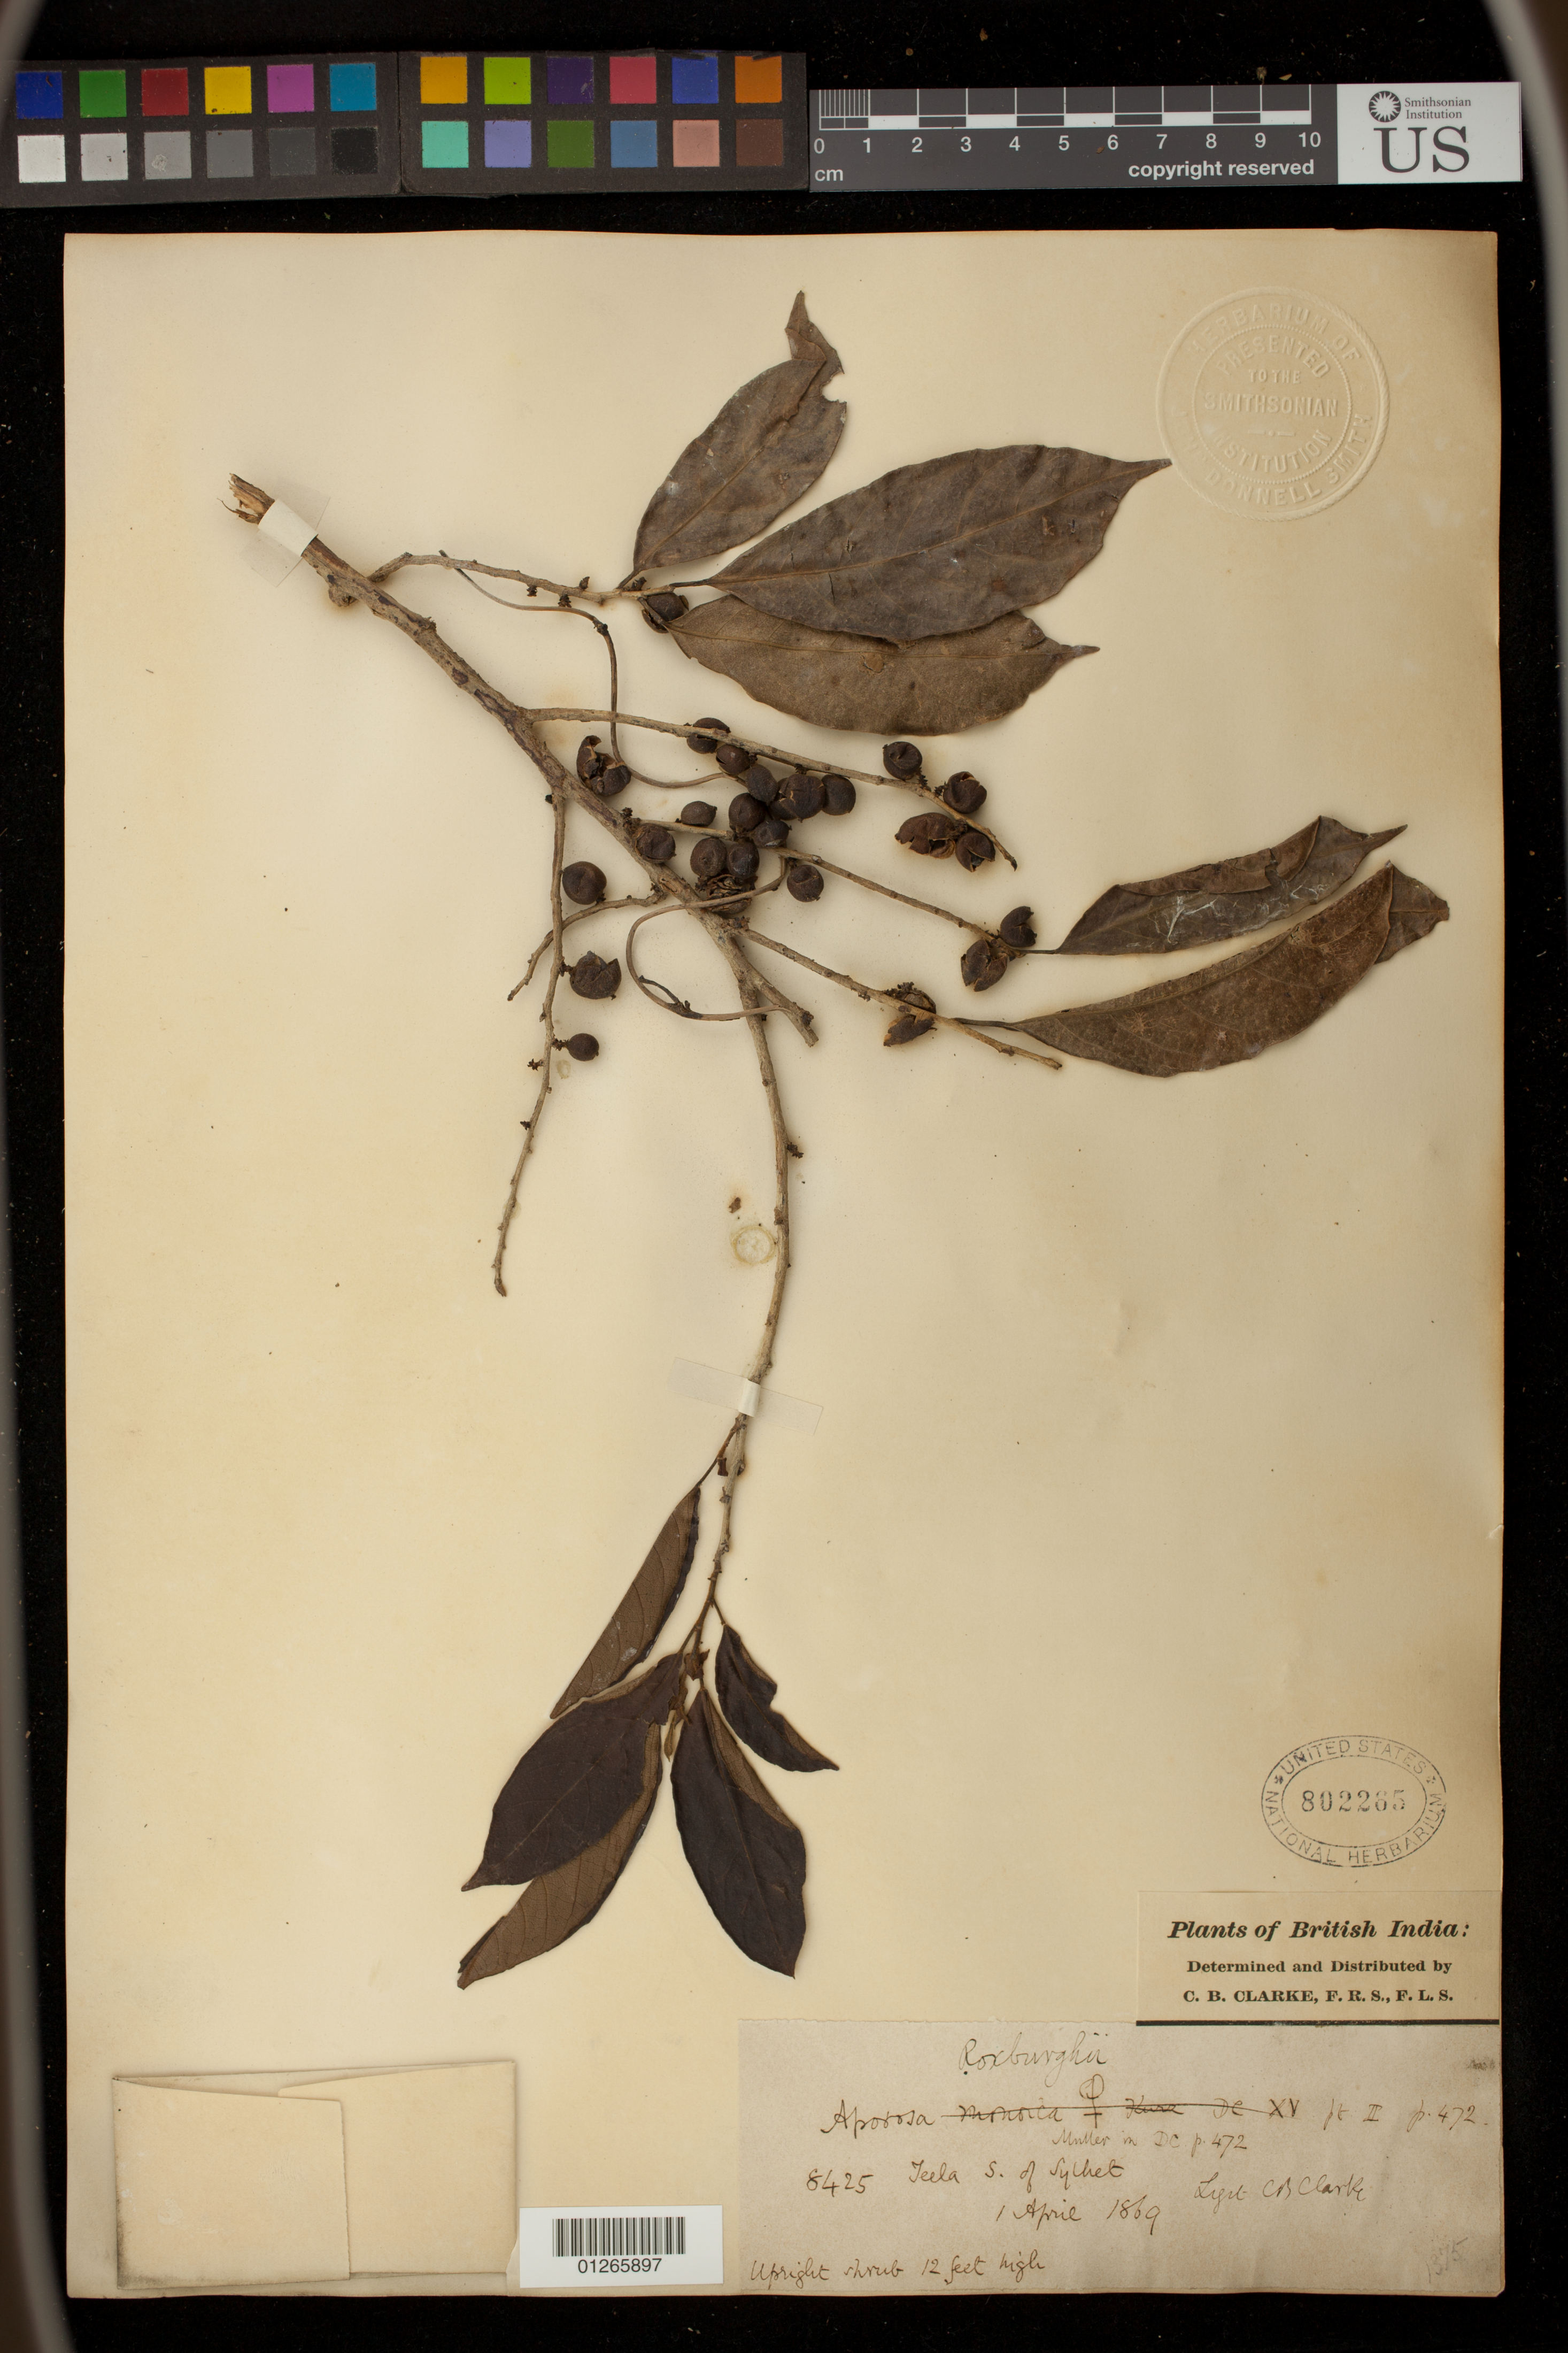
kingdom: Plantae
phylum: Tracheophyta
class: Magnoliopsida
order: Malpighiales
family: Phyllanthaceae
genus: Aporosa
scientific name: Aporosa octandra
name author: (Buch.-Ham. & D. Don) Vickery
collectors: C. B. Clarke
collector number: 8425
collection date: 1869-04-01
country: Bangladesh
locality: British India. Teela S. of Sylhet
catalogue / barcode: US 802285